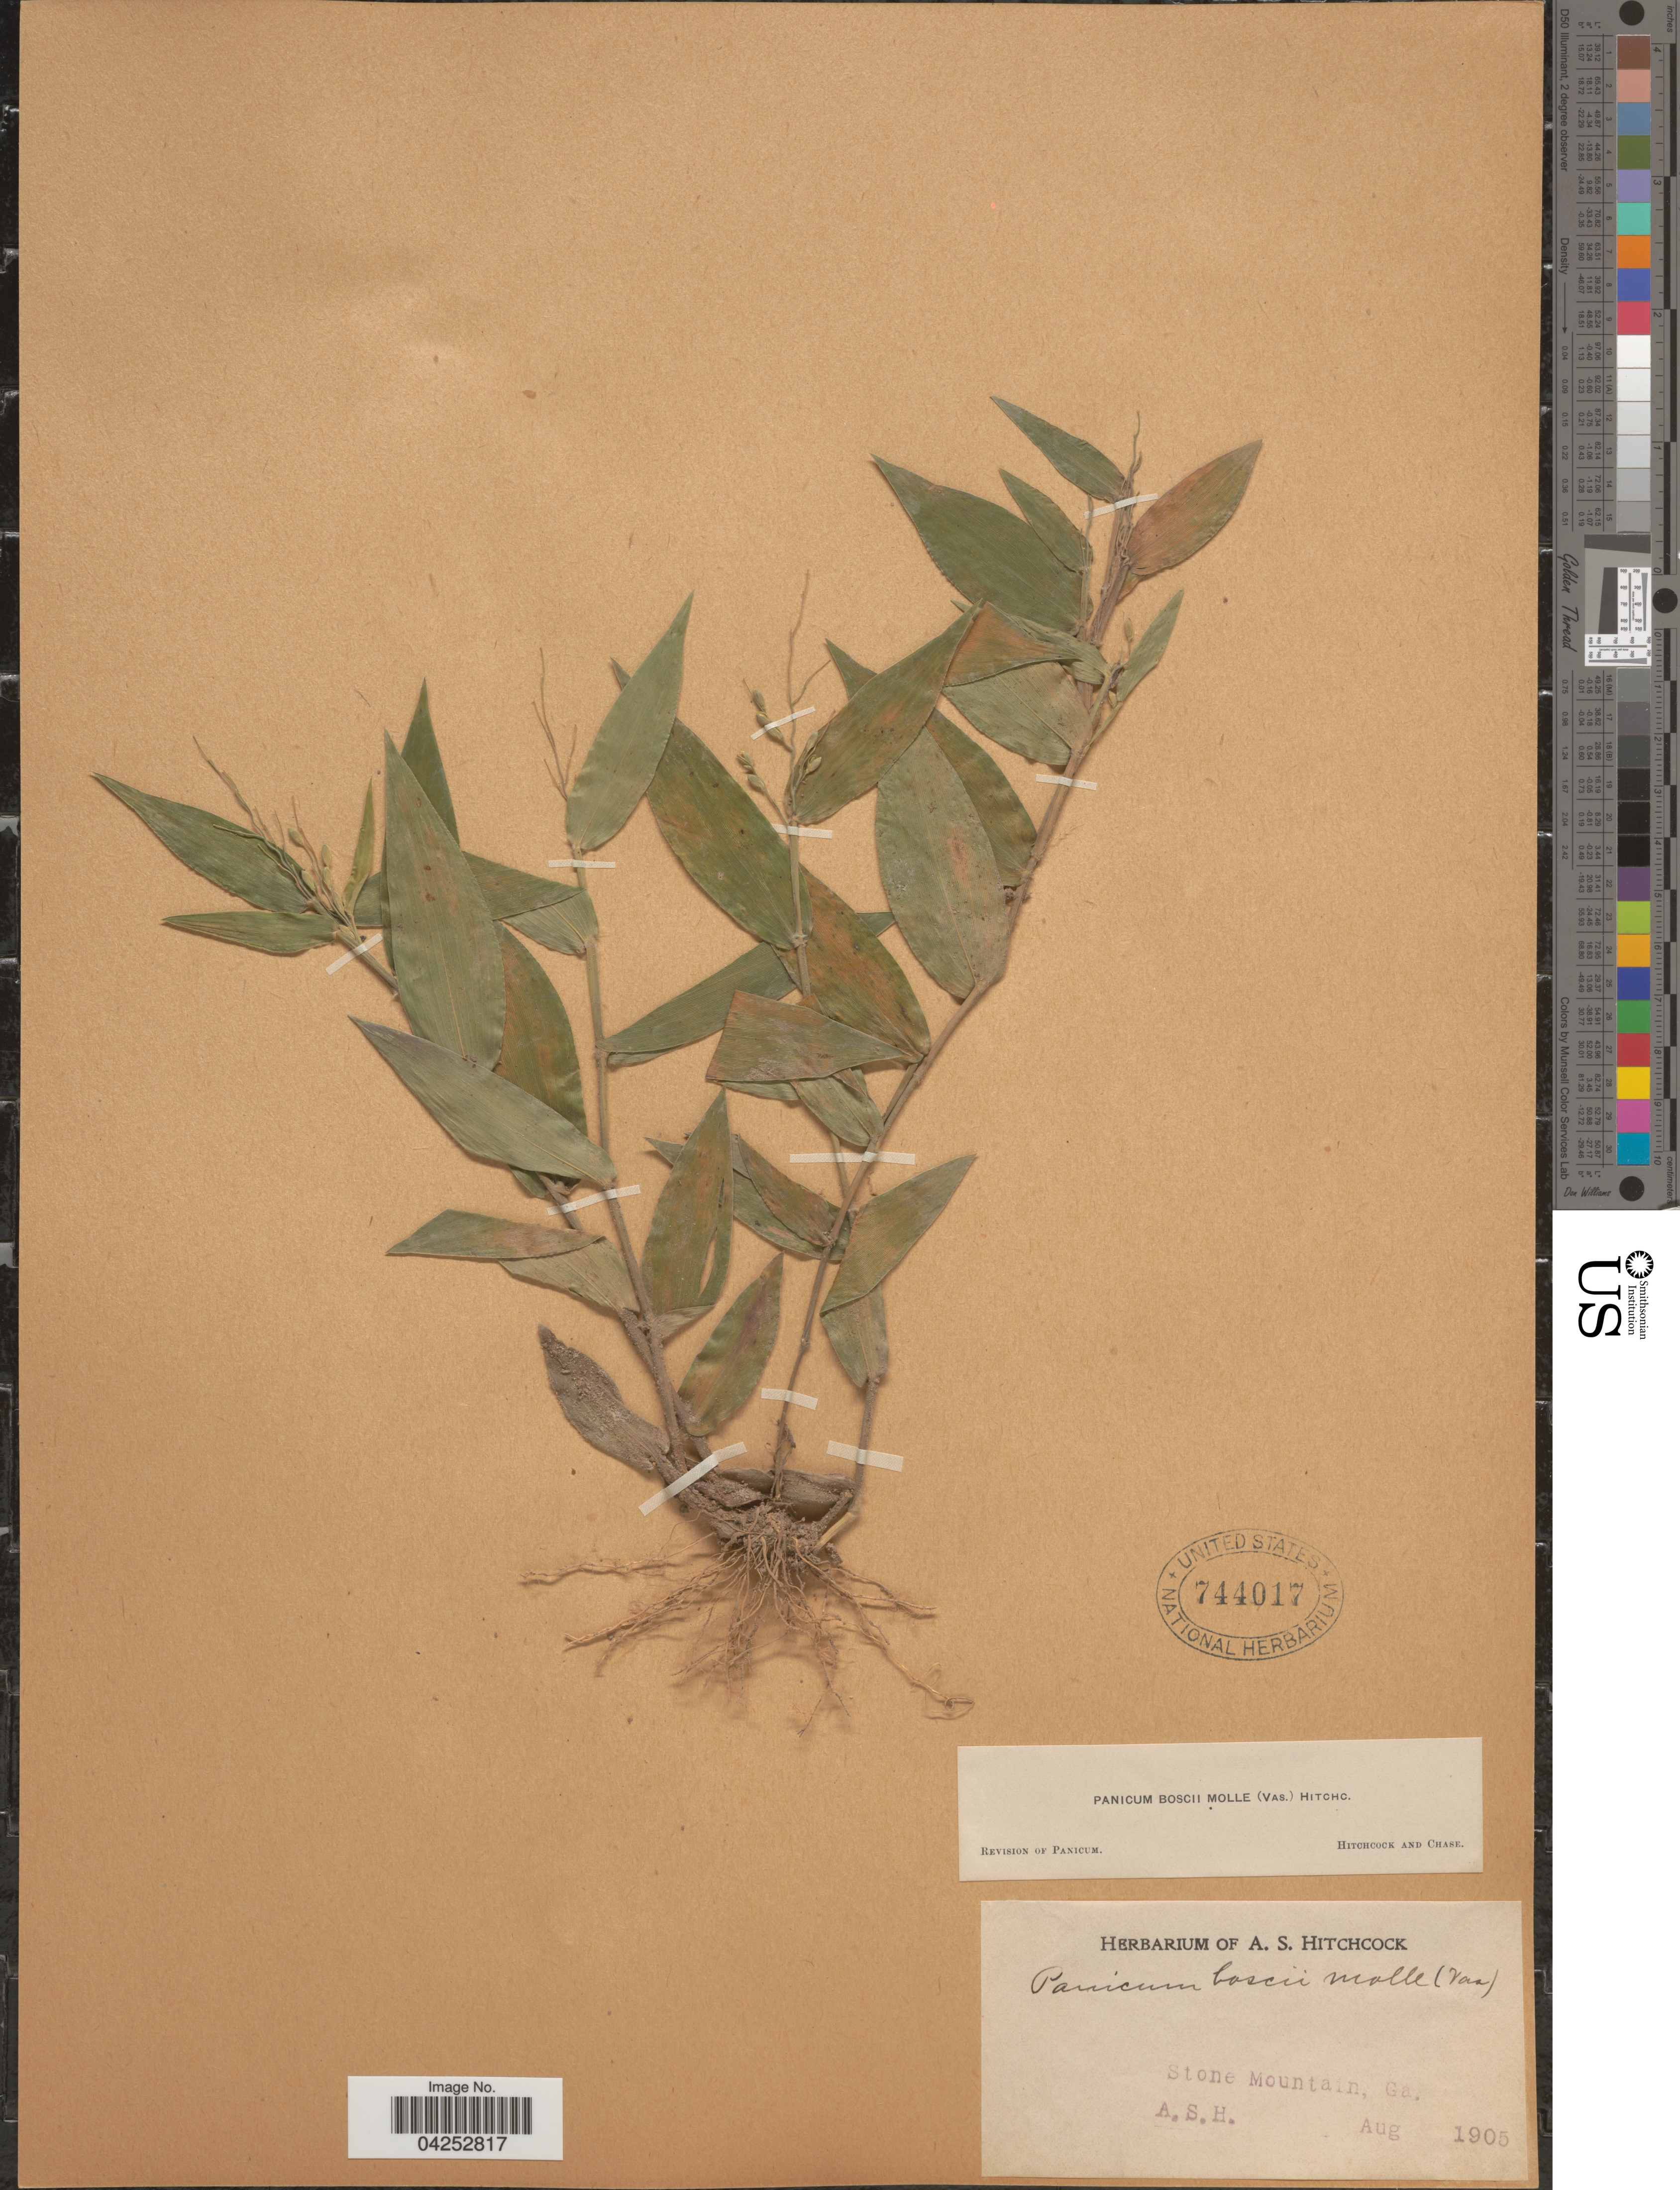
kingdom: Plantae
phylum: Tracheophyta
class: Liliopsida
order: Poales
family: Poaceae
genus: Dichanthelium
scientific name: Dichanthelium boscii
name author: (Poir.) Gould & C.A. Clark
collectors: A. S. Hitchcock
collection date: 1905-08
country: United States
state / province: Georgia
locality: Stone Mountain.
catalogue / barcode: US 744017